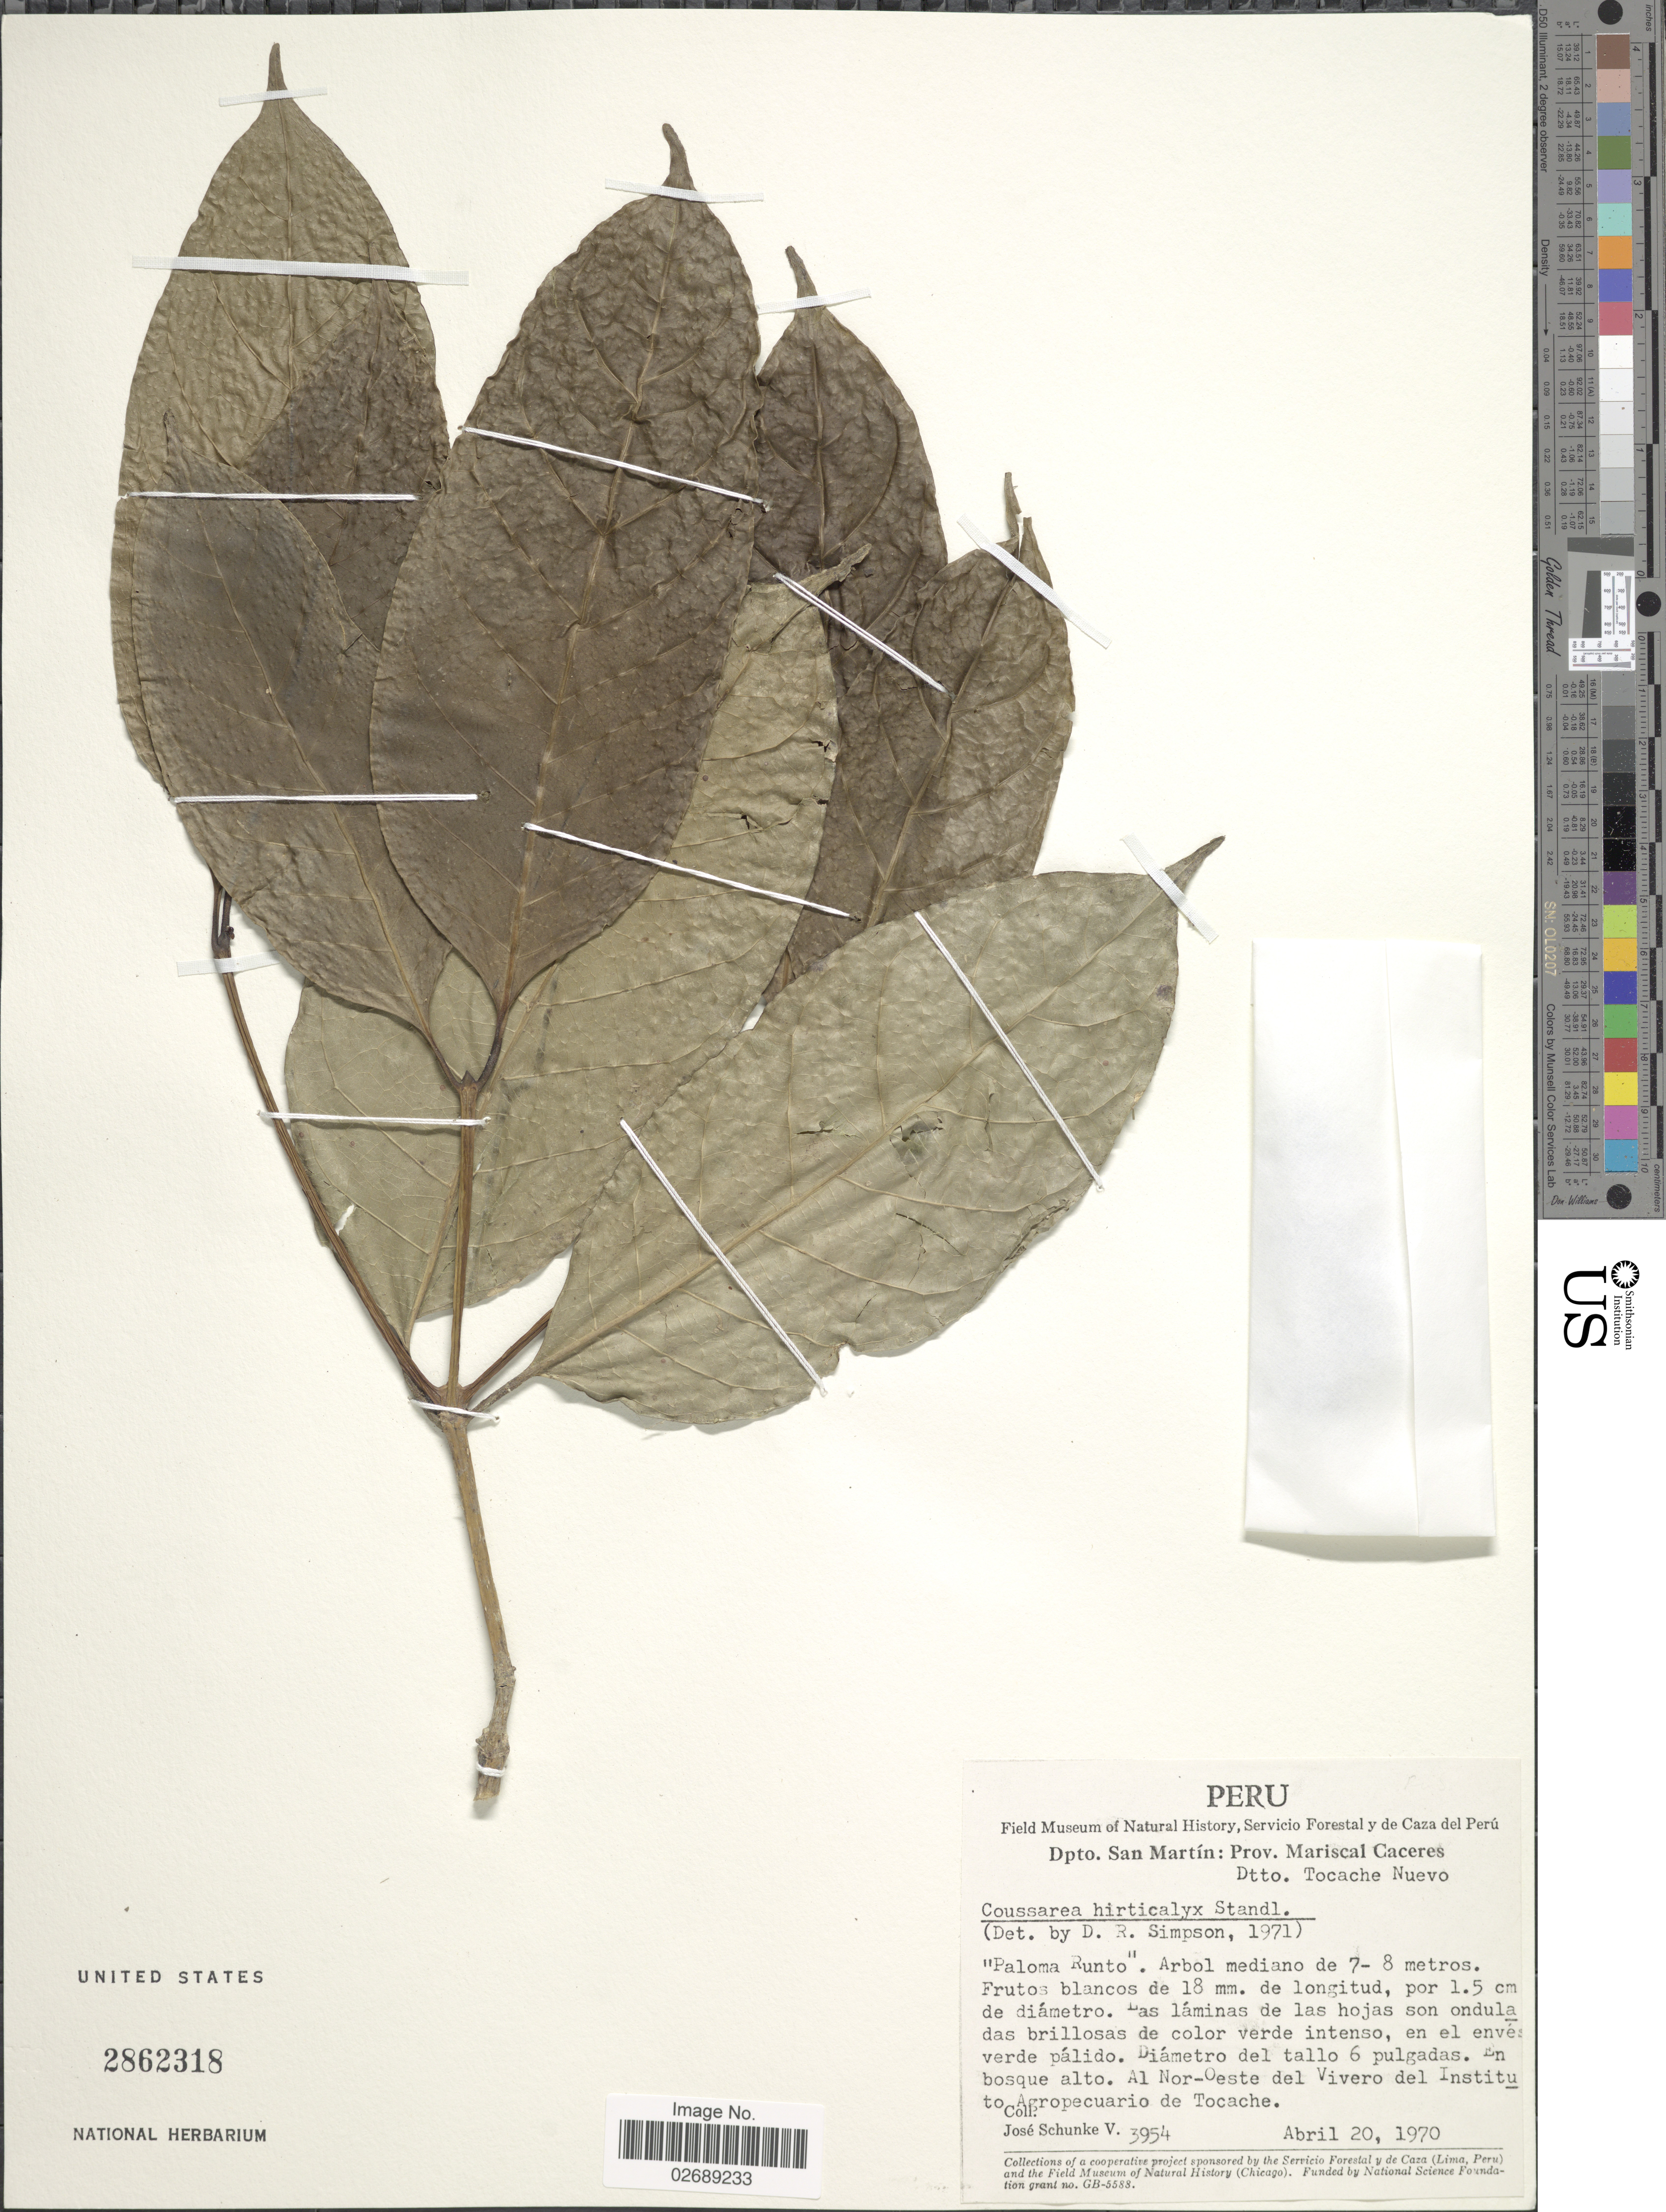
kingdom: Plantae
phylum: Tracheophyta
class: Magnoliopsida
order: Gentianales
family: Rubiaceae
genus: Coussarea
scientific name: Coussarea hirticalyx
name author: Standl.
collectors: J. Schunke Vigo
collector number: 3954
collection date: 1970-04-20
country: Peru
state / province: San Martín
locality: Prov. Mariscal Cacaeres, Dtto. Tocache Nuevo. Al Nor-Oeste del Vivero del Instituto Agropecuario de Tocache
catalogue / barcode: US 2862318